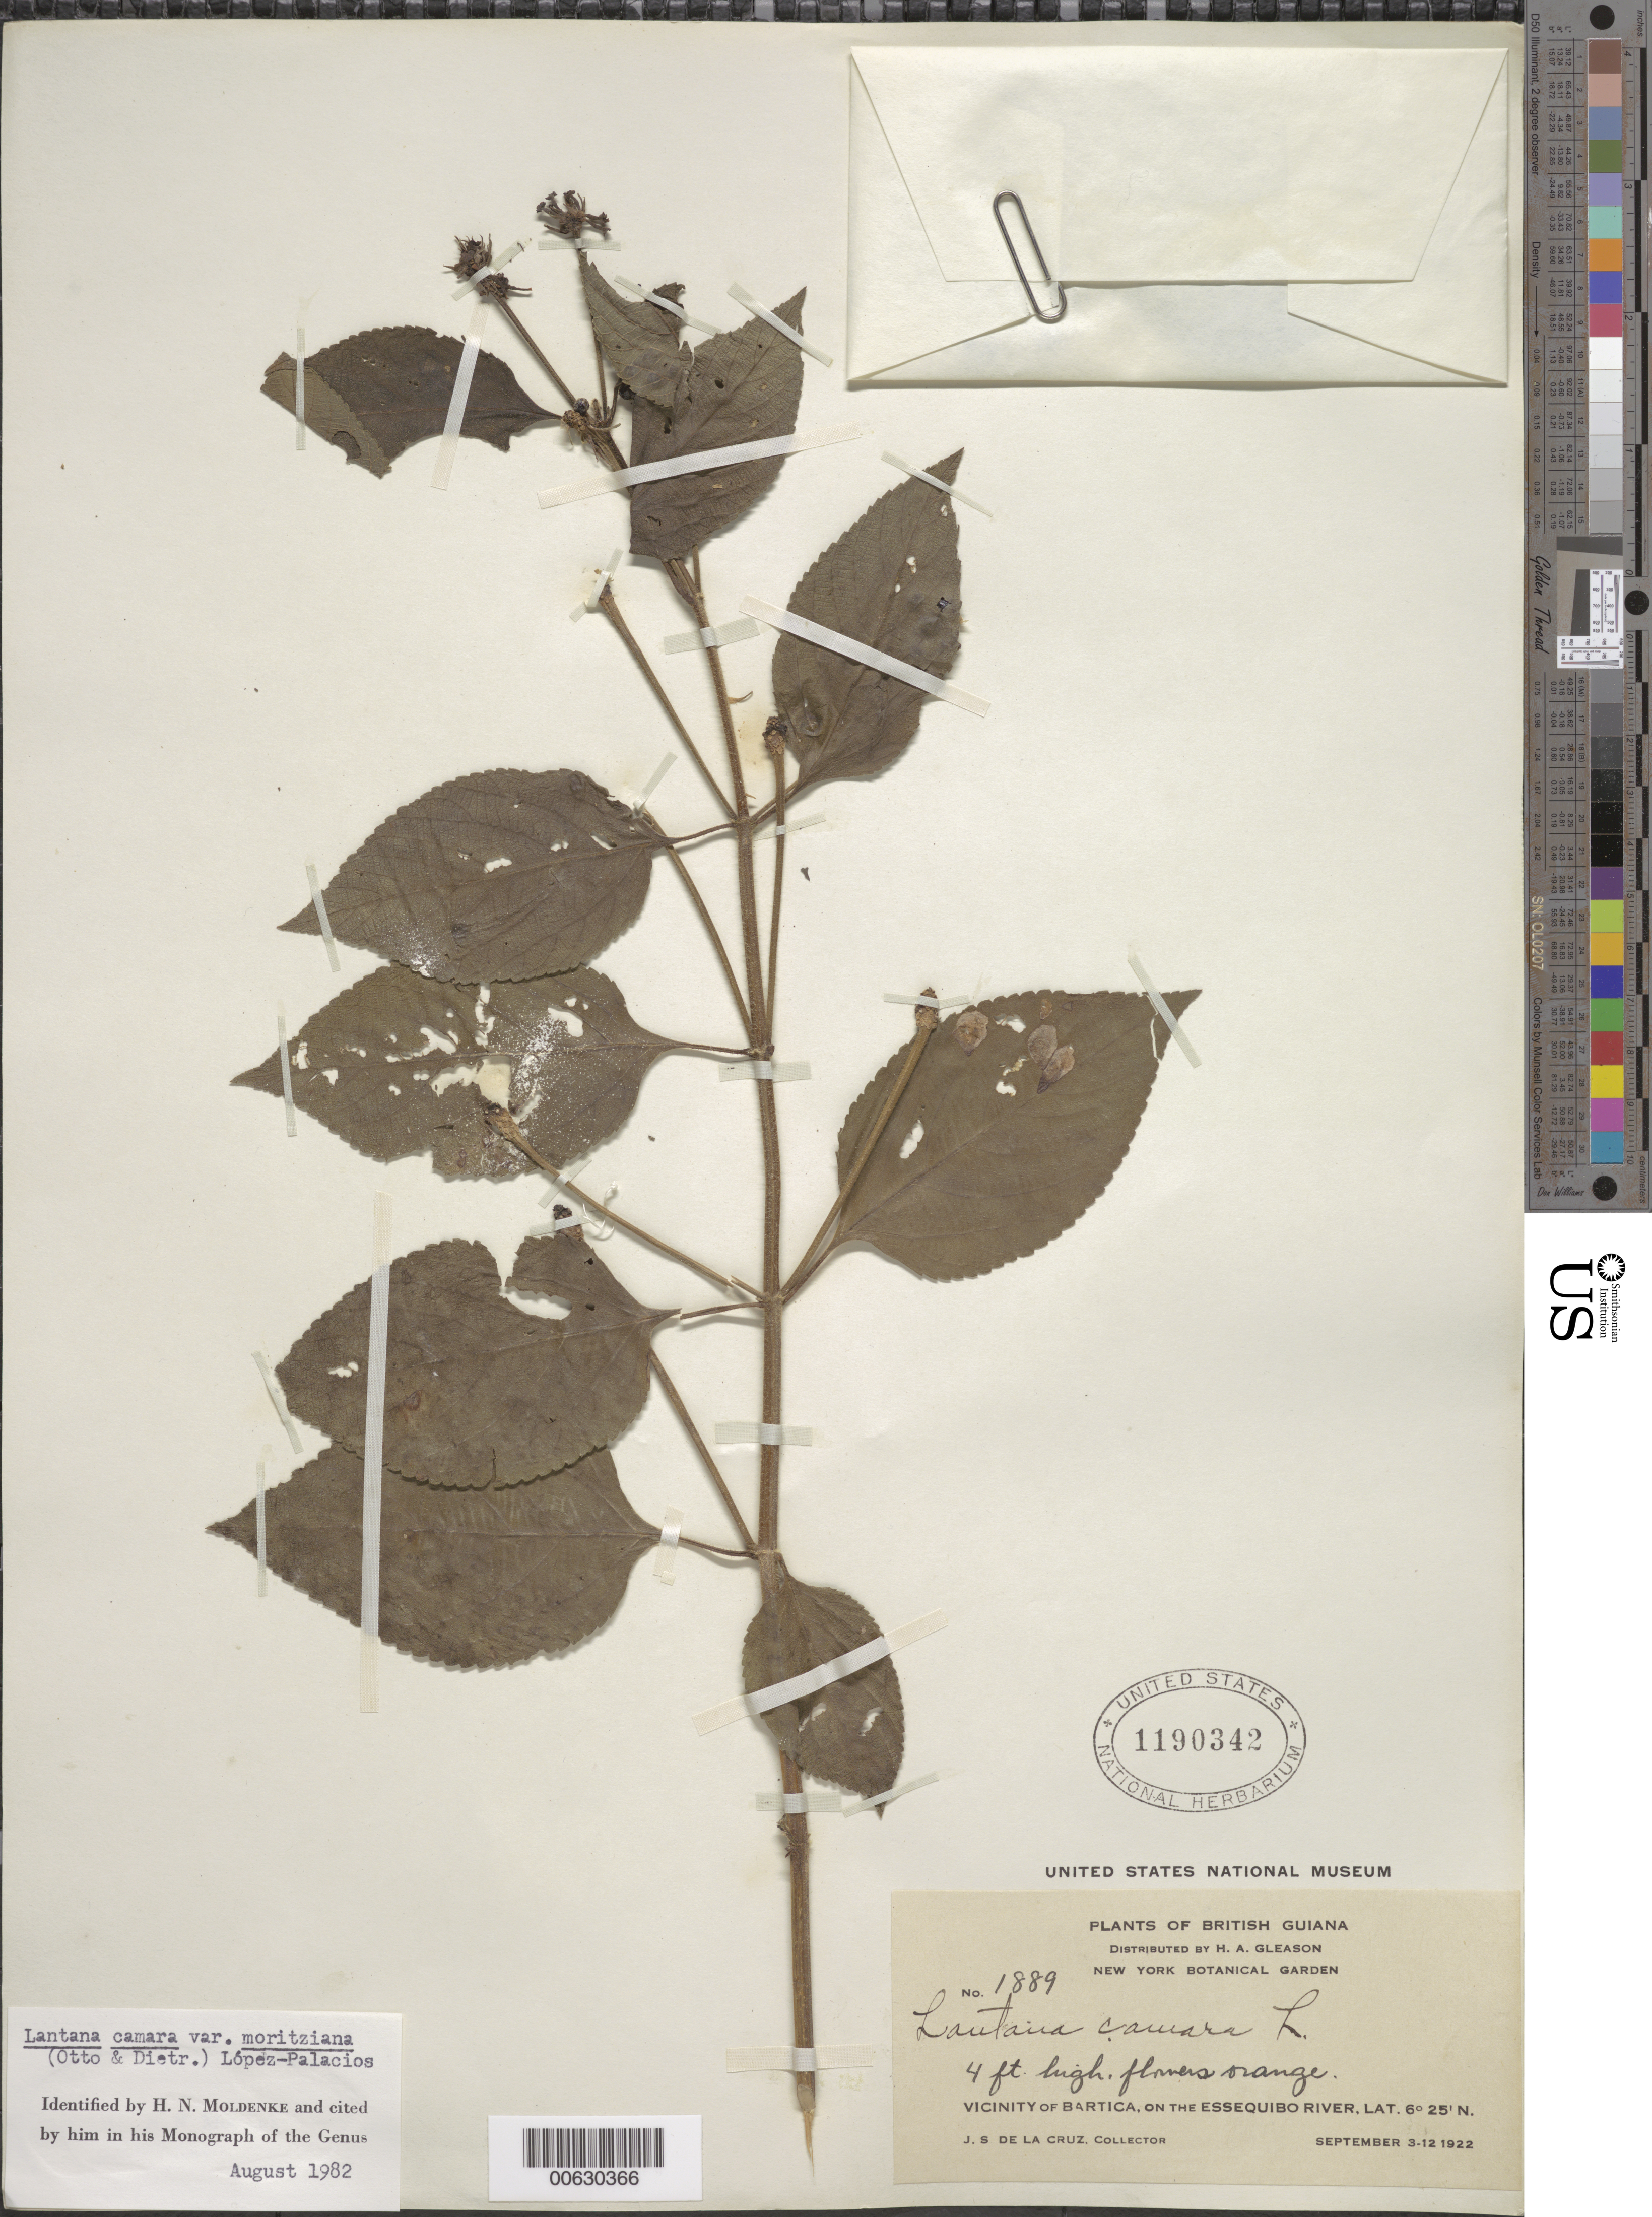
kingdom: Plantae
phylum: Tracheophyta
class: Magnoliopsida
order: Lamiales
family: Verbenaceae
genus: Lantana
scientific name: Lantana camara var. moritziana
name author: (Otto & A. Dietr.) López-Pal.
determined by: Moldenke, H. N.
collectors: J. S. de la Cruz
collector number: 1889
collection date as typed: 3-Sep-22 to 12-Sep-22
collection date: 1922-09-03/1922-09-12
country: Guyana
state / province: Cuyuni-Mazaruni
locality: Bartica, vic., on the Essequibo River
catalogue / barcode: US 1190342